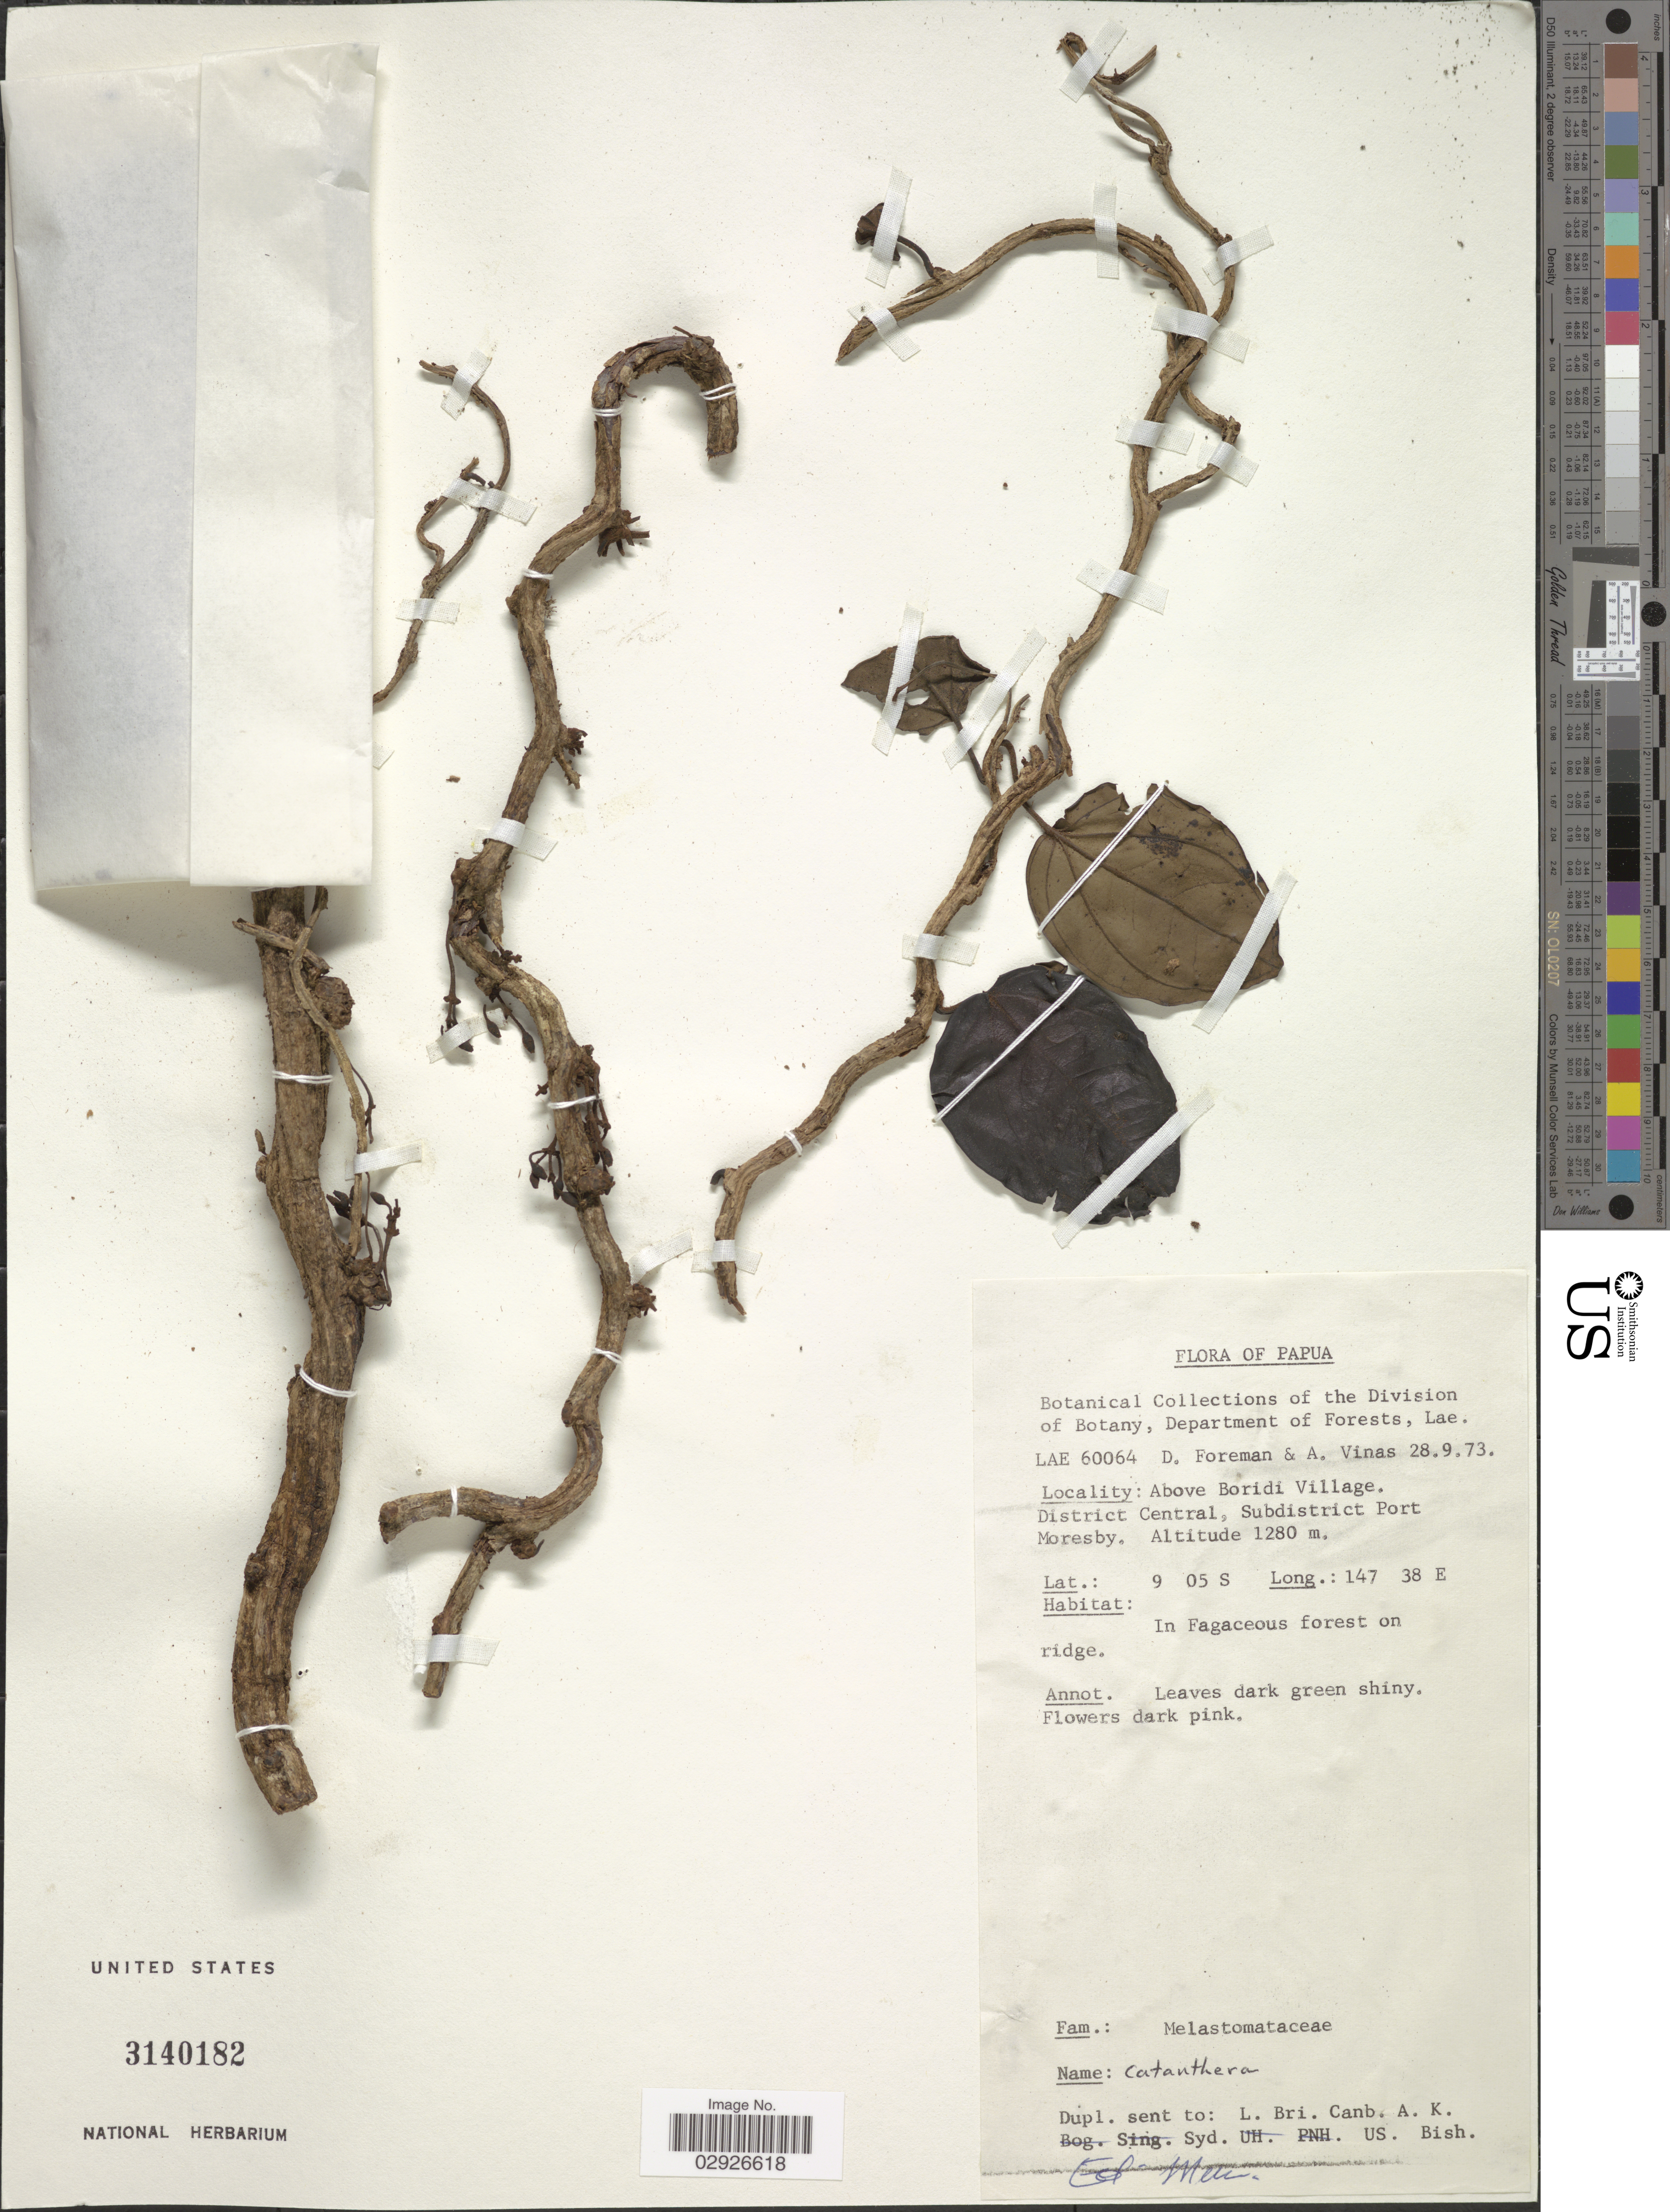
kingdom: Plantae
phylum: Tracheophyta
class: Magnoliopsida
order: Myrtales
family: Melastomataceae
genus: Catanthera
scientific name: Catanthera sp.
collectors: D. Foreman & A. Vinas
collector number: LAE 60064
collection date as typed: Transcribed d/m/y: 28/9/73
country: Papua New Guinea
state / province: Central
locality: Above Boridi Village. District Central, Subdistrict Port Moresby.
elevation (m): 1280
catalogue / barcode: US 3140182